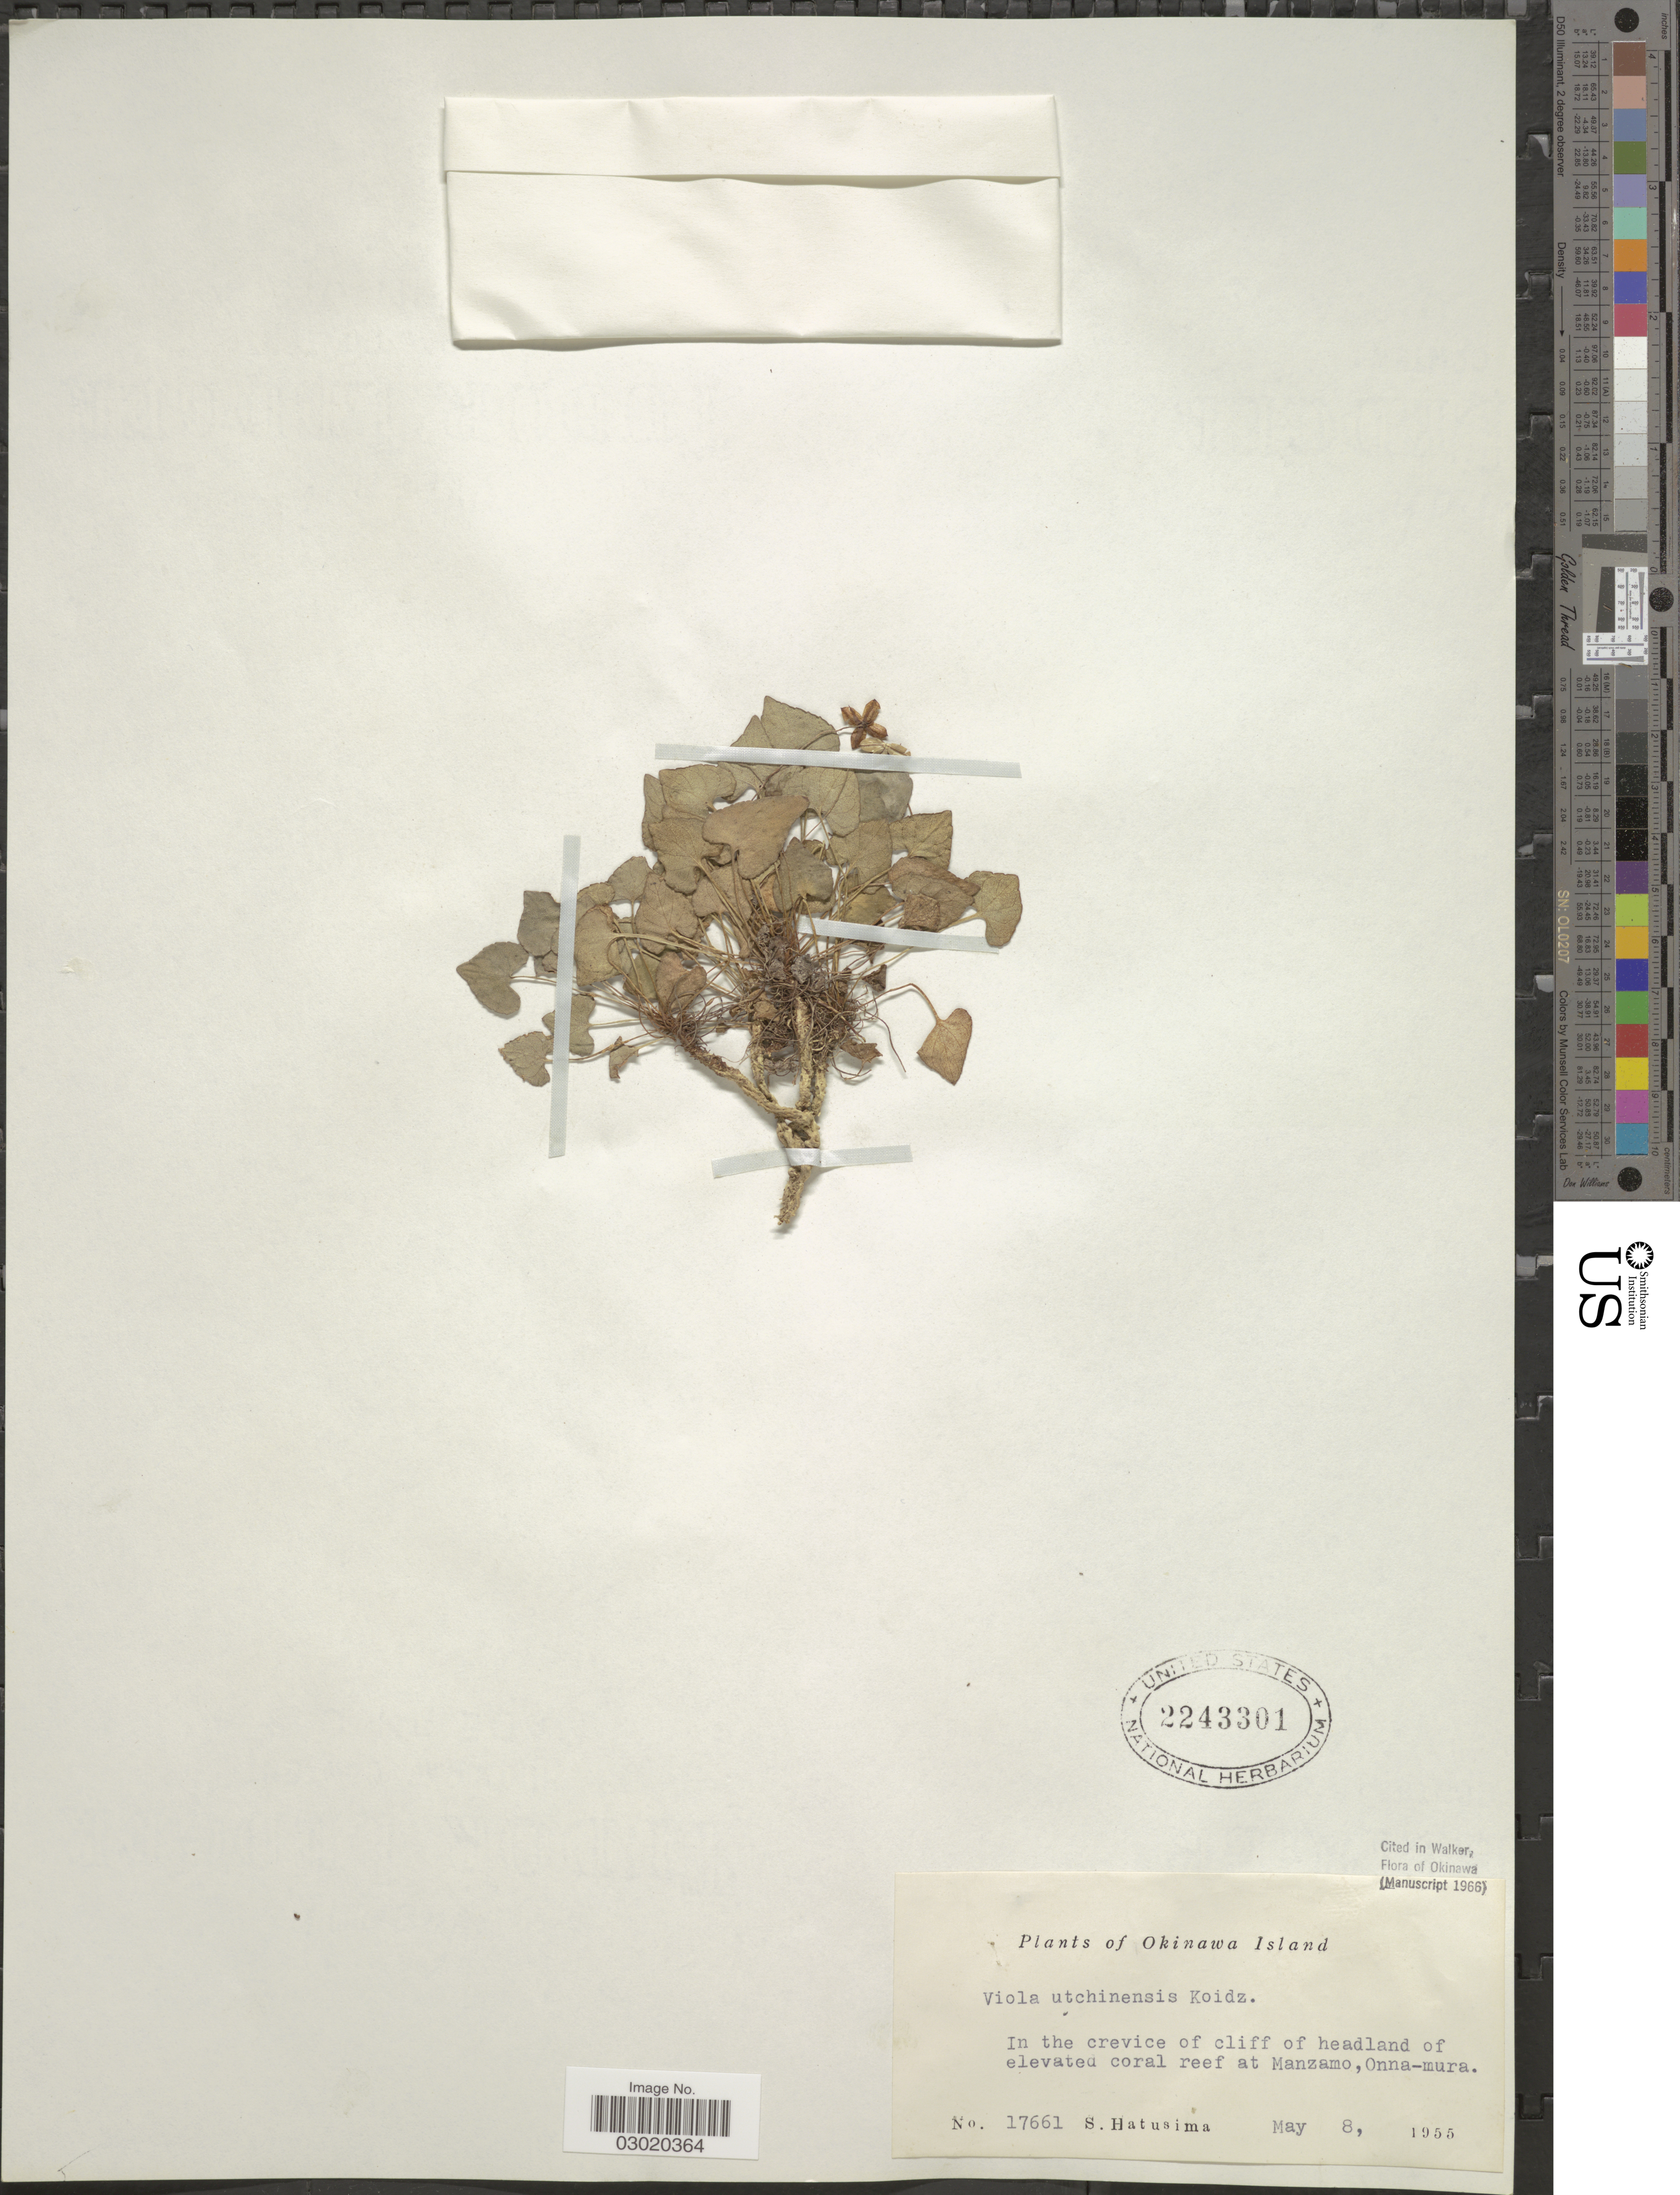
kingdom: Plantae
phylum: Tracheophyta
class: Magnoliopsida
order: Malpighiales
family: Violaceae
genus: Viola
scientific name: Viola utchinensis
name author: Koidz.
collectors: S. Hatusima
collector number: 17661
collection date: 1955-05-08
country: Japan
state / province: Okinawa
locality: Okinawa Island. In the crevice of cliff of headland of elevated coral reef at Manzamo, Onna-mura.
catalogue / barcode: US 2243301